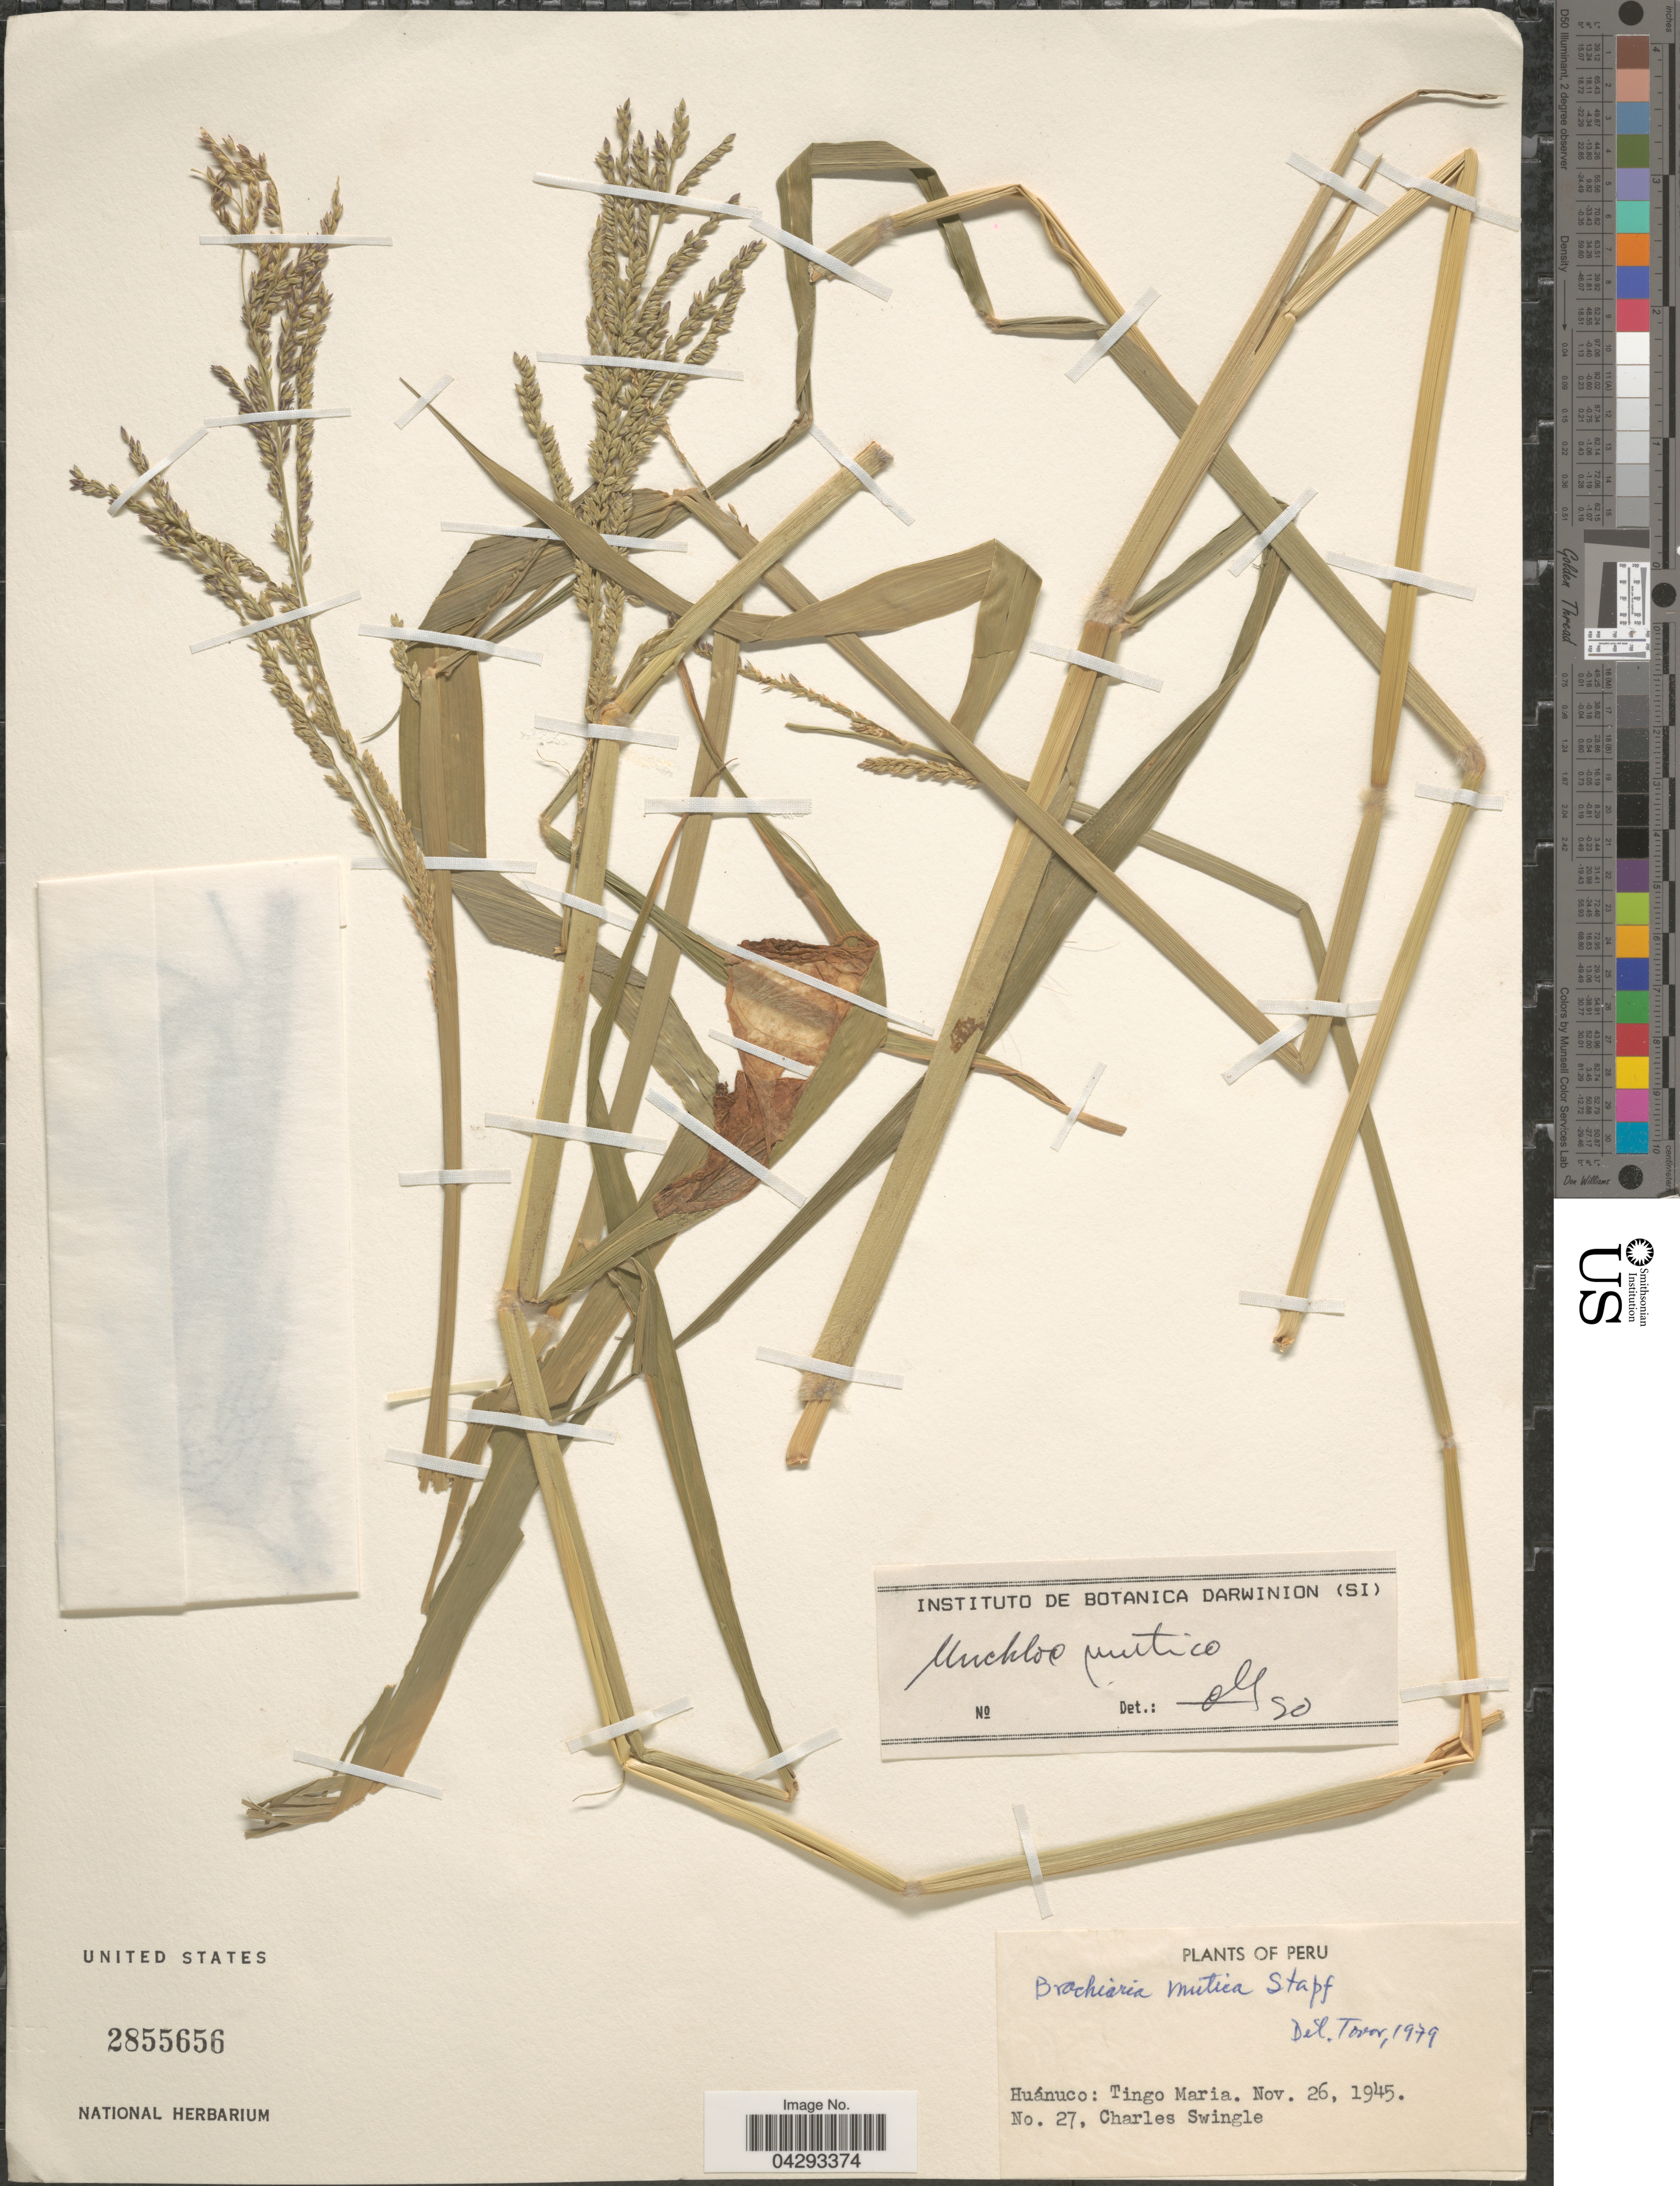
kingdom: Plantae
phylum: Tracheophyta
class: Liliopsida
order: Poales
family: Poaceae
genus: Urochloa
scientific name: Urochloa mutica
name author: (Forssk.) T.Q. Nguyen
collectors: C. Swingle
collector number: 27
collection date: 1945-11-26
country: Peru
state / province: Huánuco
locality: Tingo Maria.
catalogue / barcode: US 2855656